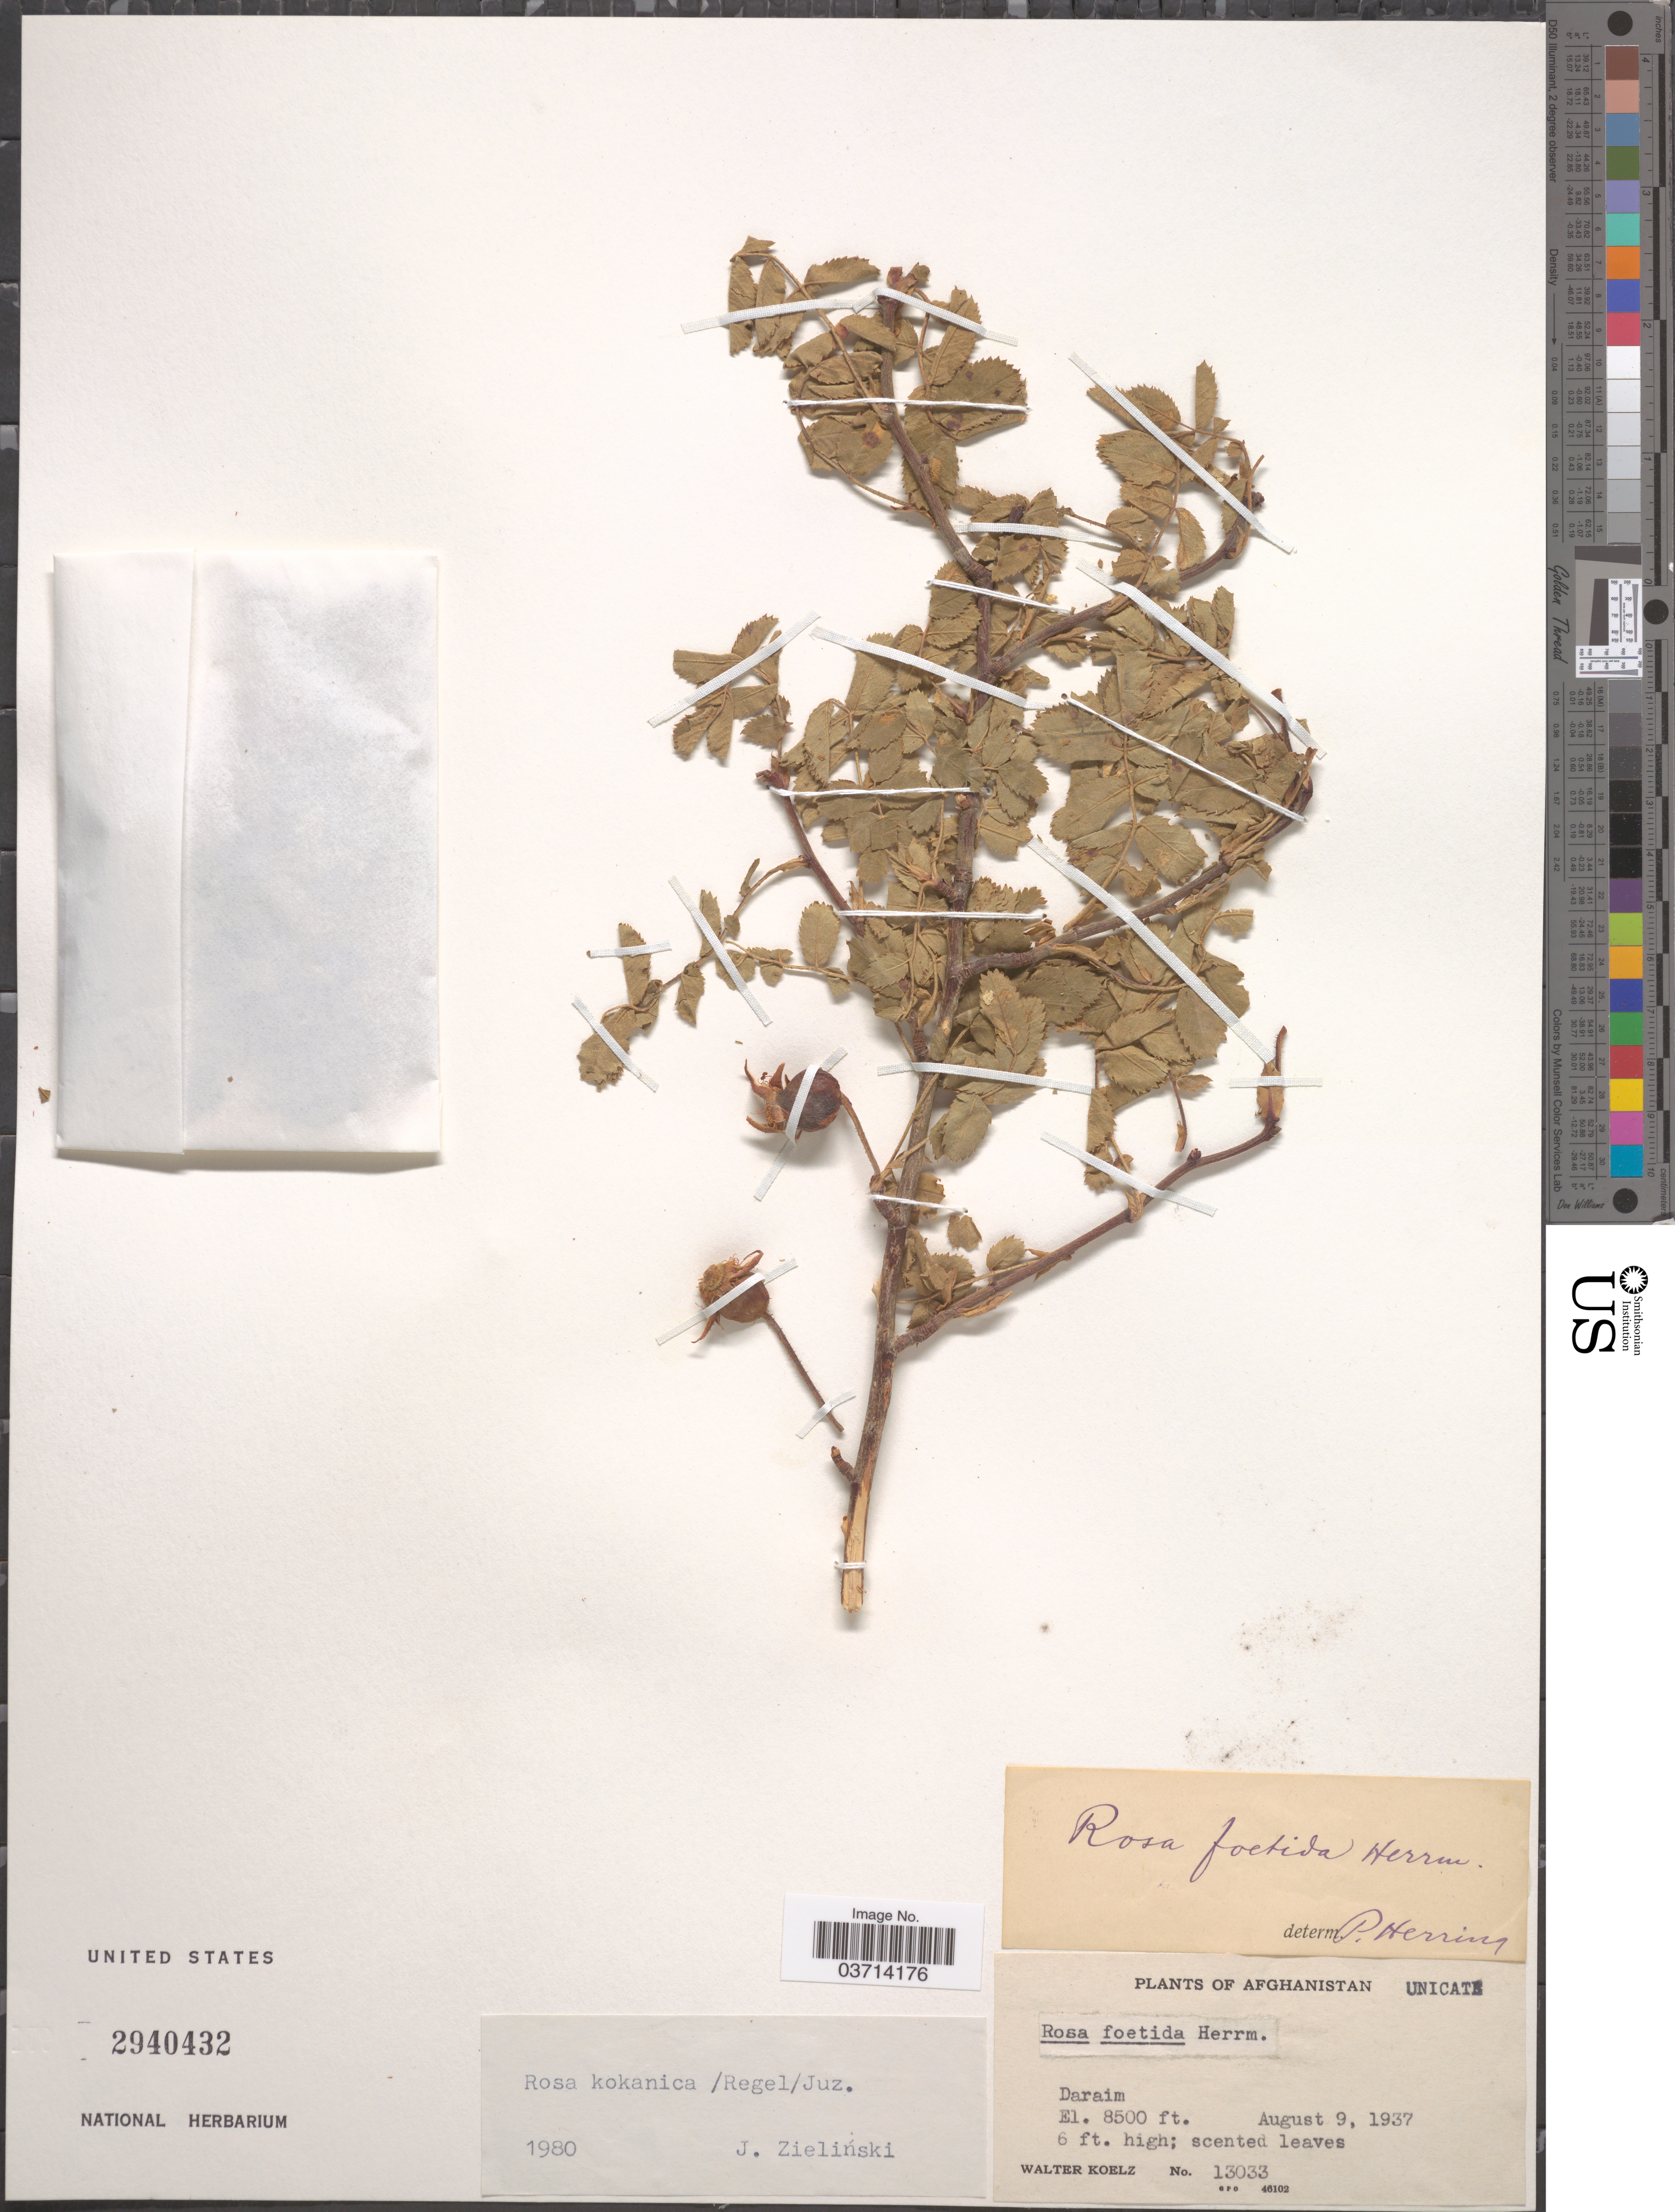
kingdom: Plantae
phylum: Tracheophyta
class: Magnoliopsida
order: Rosales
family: Rosaceae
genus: Rosa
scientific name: Rosa kokanica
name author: (Regel) Regel ex Juz.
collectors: W. N. Koelz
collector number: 13033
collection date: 1937-08-09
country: Afghanistan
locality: Daraim.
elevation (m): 2591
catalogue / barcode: US 2940432